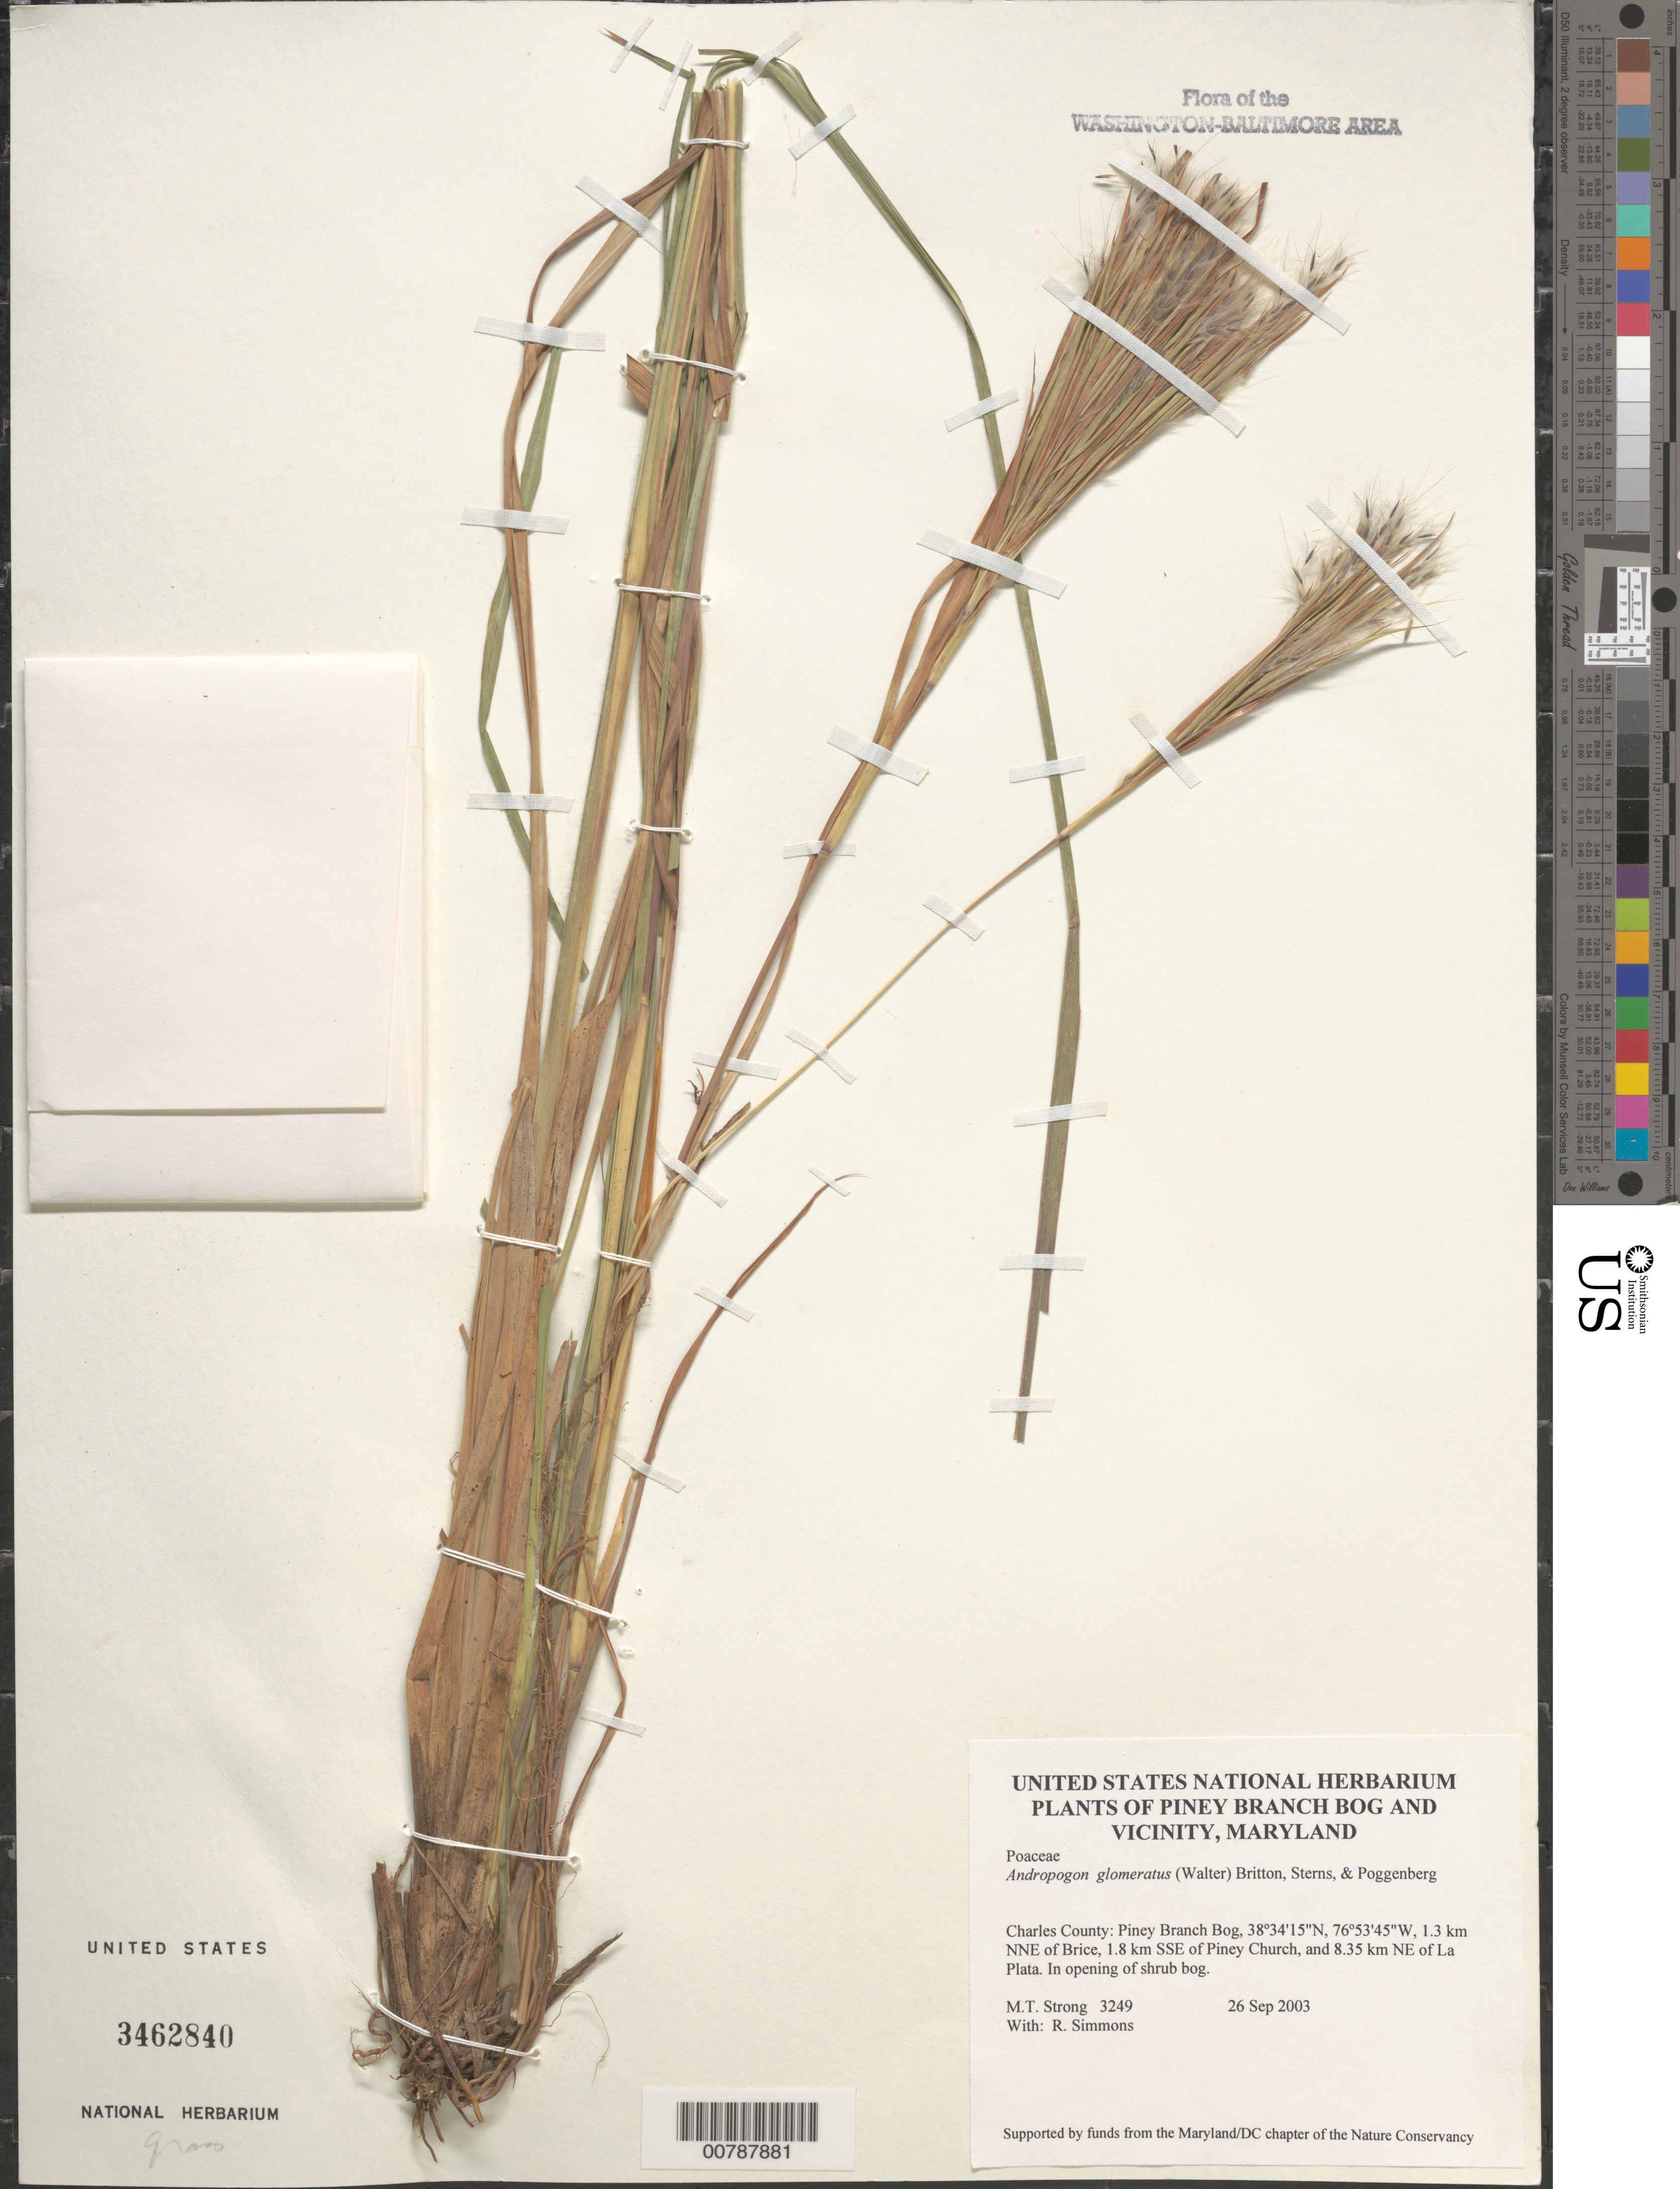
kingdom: Plantae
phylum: Tracheophyta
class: Liliopsida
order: Poales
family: Poaceae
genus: Andropogon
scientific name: Andropogon glomeratus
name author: (Walter) Britton, Stearns & Poggenb.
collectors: M. T. Strong & R. H. Simmons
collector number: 3249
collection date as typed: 26 Sep 2003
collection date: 2003-09-26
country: United States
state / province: Maryland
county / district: Charles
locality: Piney Branch Bog, 1.3 km NNE of Brice, 1.8 km SSE of Piney Church, and 8.35 km NE of La Plata.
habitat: In opening of shrub bog.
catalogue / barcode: US 3462840